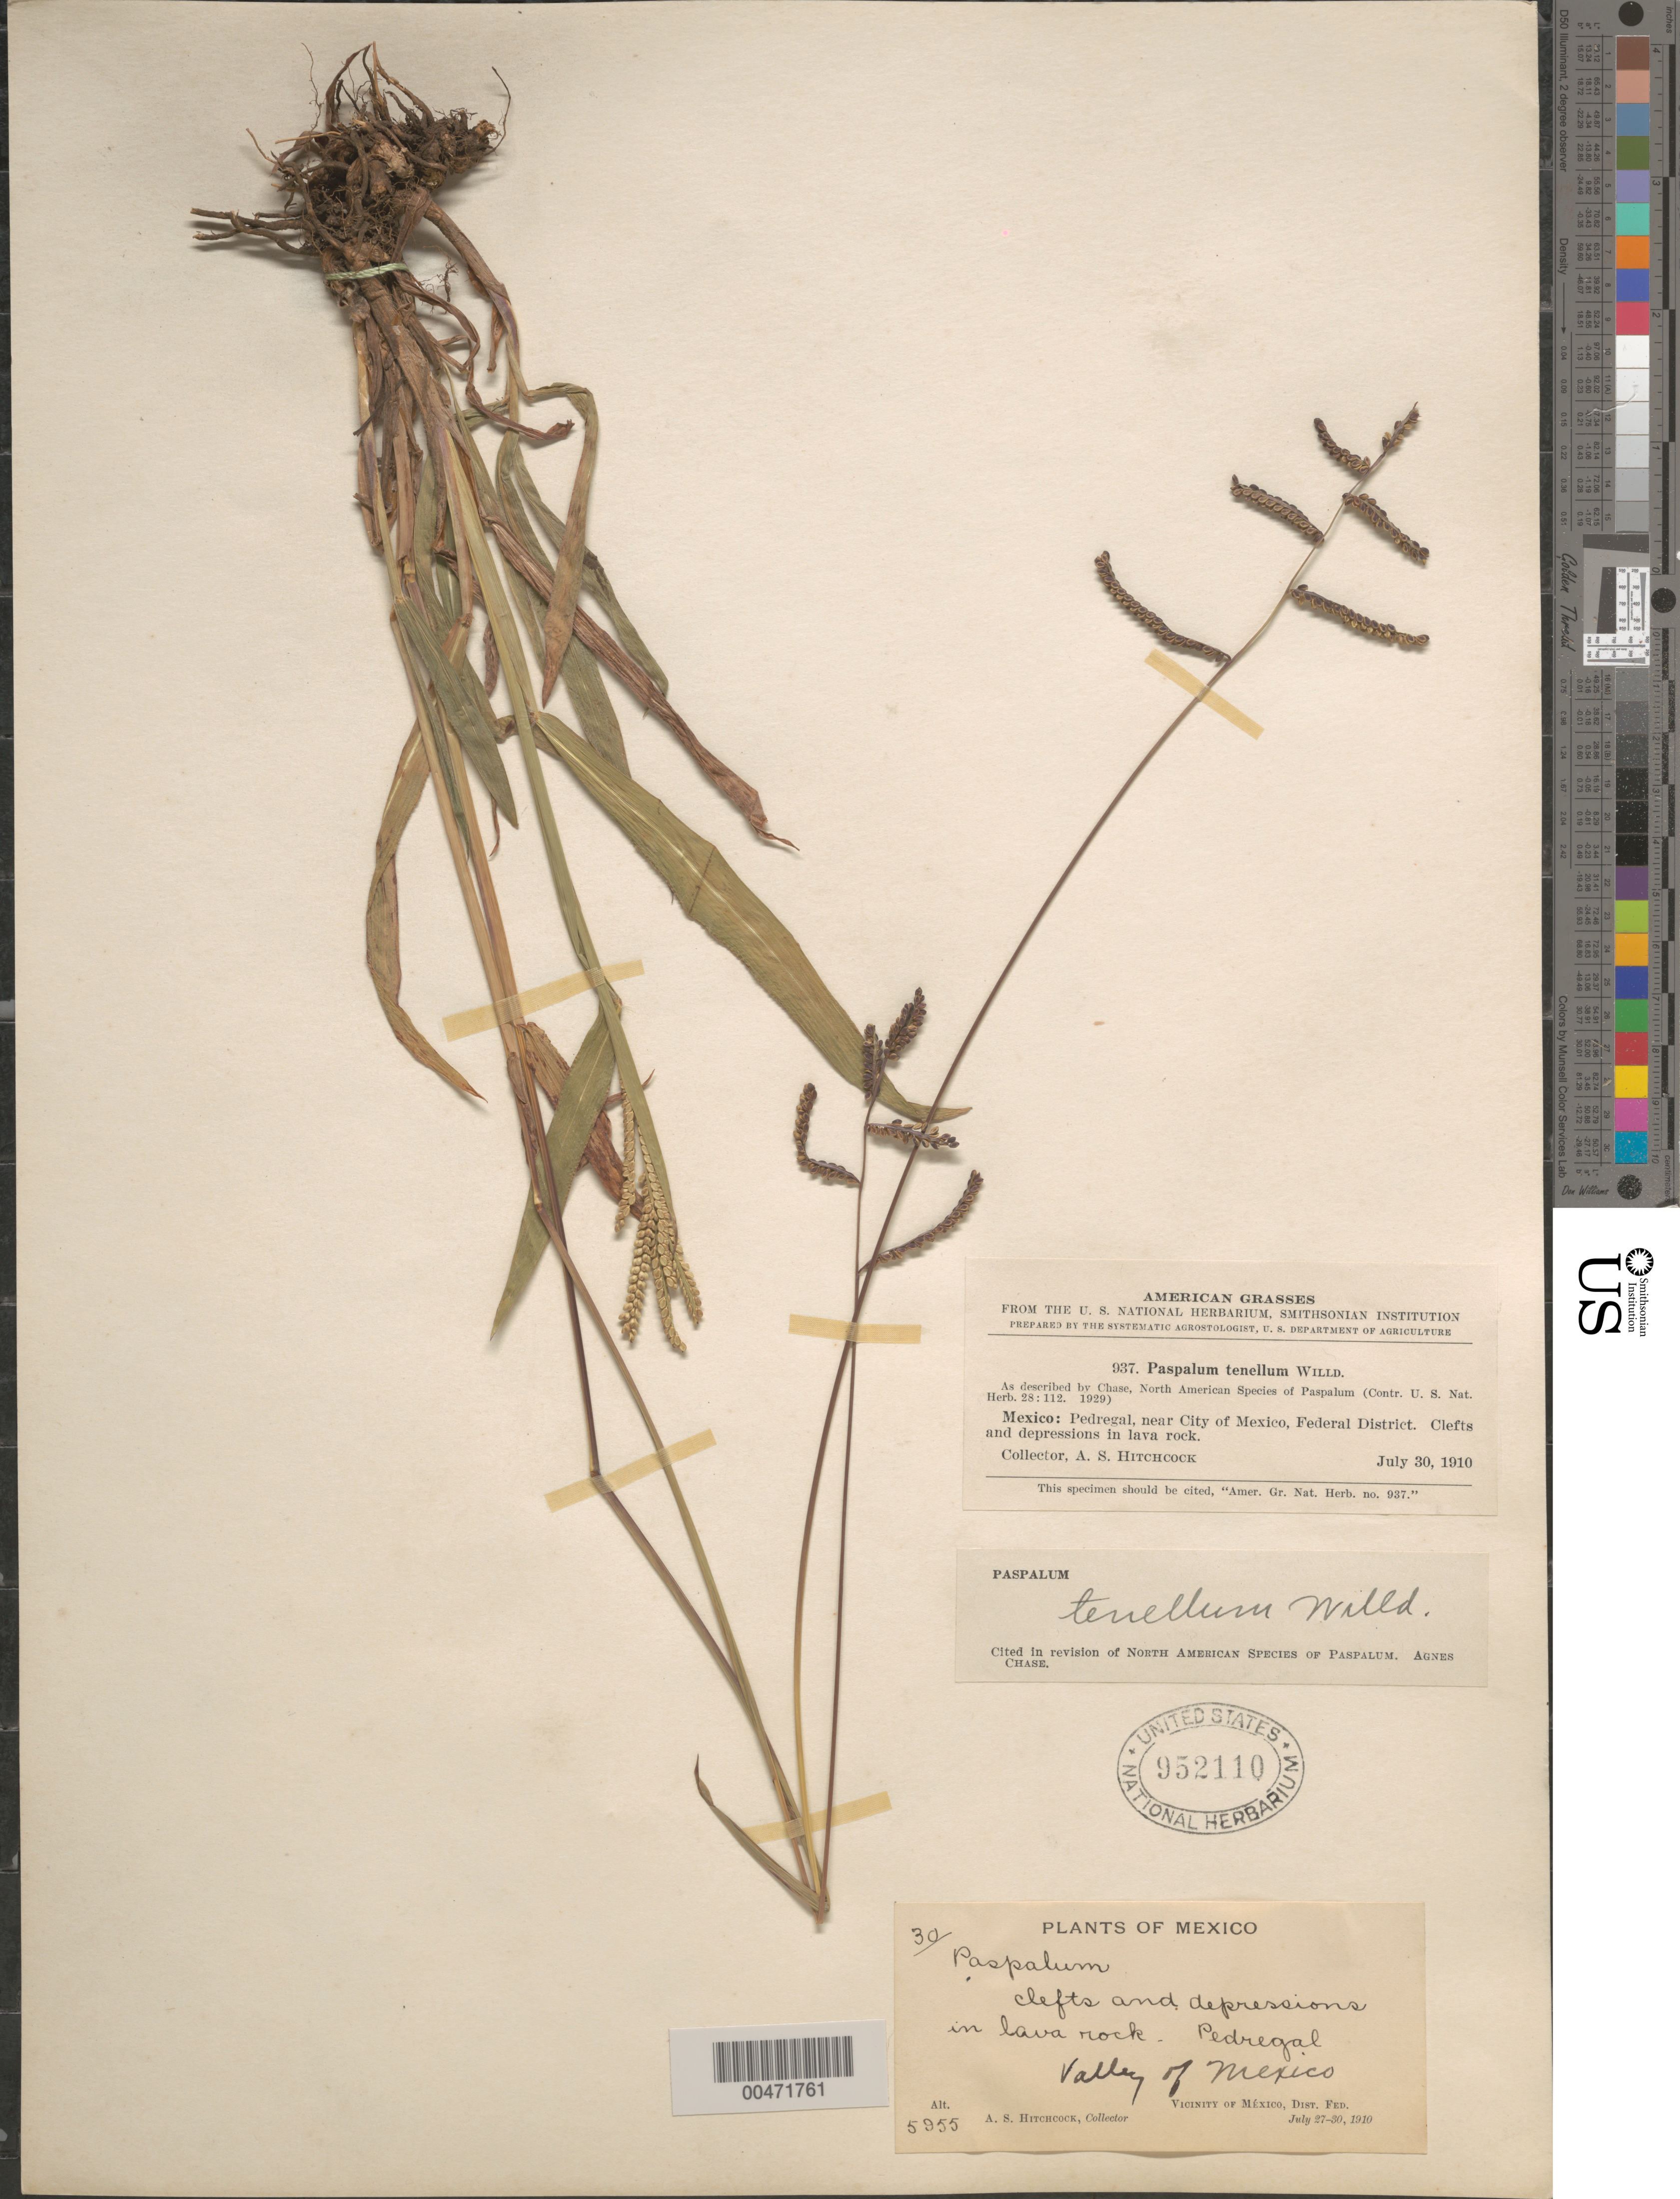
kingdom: Plantae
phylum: Tracheophyta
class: Liliopsida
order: Poales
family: Poaceae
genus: Paspalum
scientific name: Paspalum tenellum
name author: Willd.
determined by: Chase, [M.] Agnes, (US)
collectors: A. S. Hitchcock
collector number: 5955/937/30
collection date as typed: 27 Jul 1910 to 30 Jul 1910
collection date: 1910-07-27/1910-07-30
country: Mexico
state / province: Distrito Federal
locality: Pedregal, Valley of Mexico, near City of Mexico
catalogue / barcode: US 952110